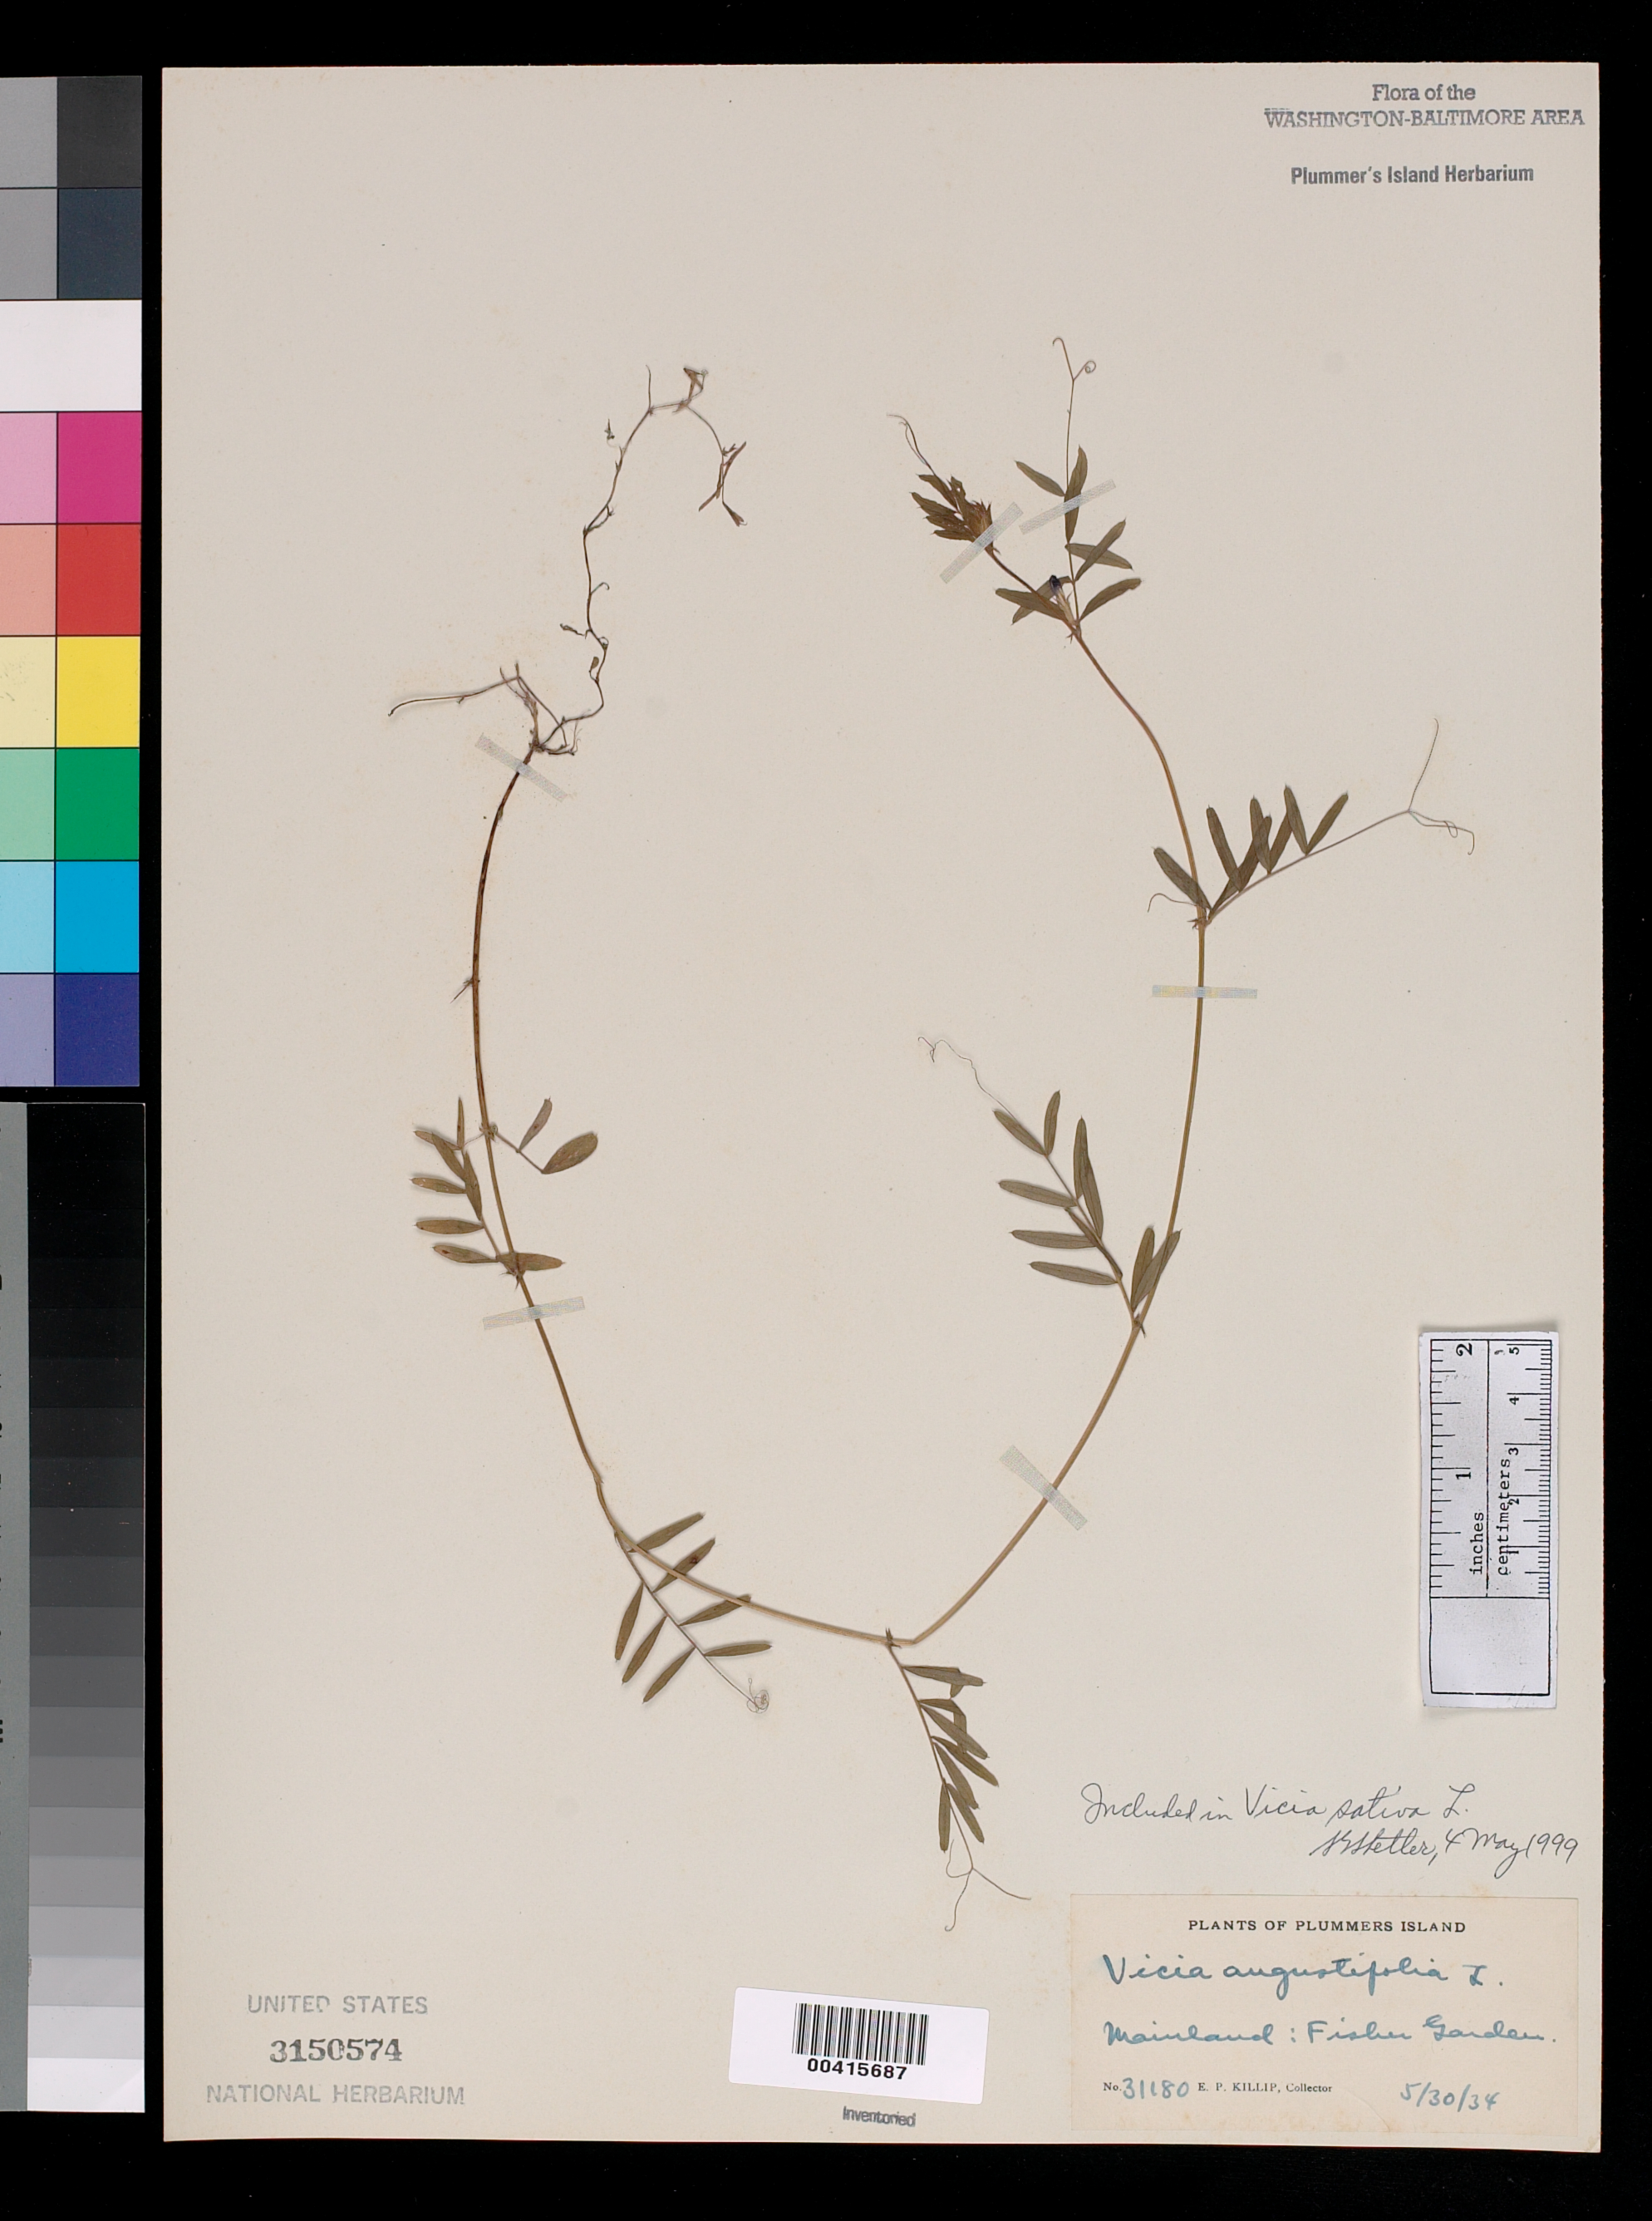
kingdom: Plantae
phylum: Tracheophyta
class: Magnoliopsida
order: Fabales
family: Fabaceae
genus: Vicia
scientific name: Vicia sativa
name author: L.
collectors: E. P. Killip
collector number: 31180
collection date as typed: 30 May 1934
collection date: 1934-05-30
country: United States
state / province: Maryland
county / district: Montgomery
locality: Plummer's Island; Mainland, Fisher Garden Plummers Island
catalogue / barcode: US 3150574